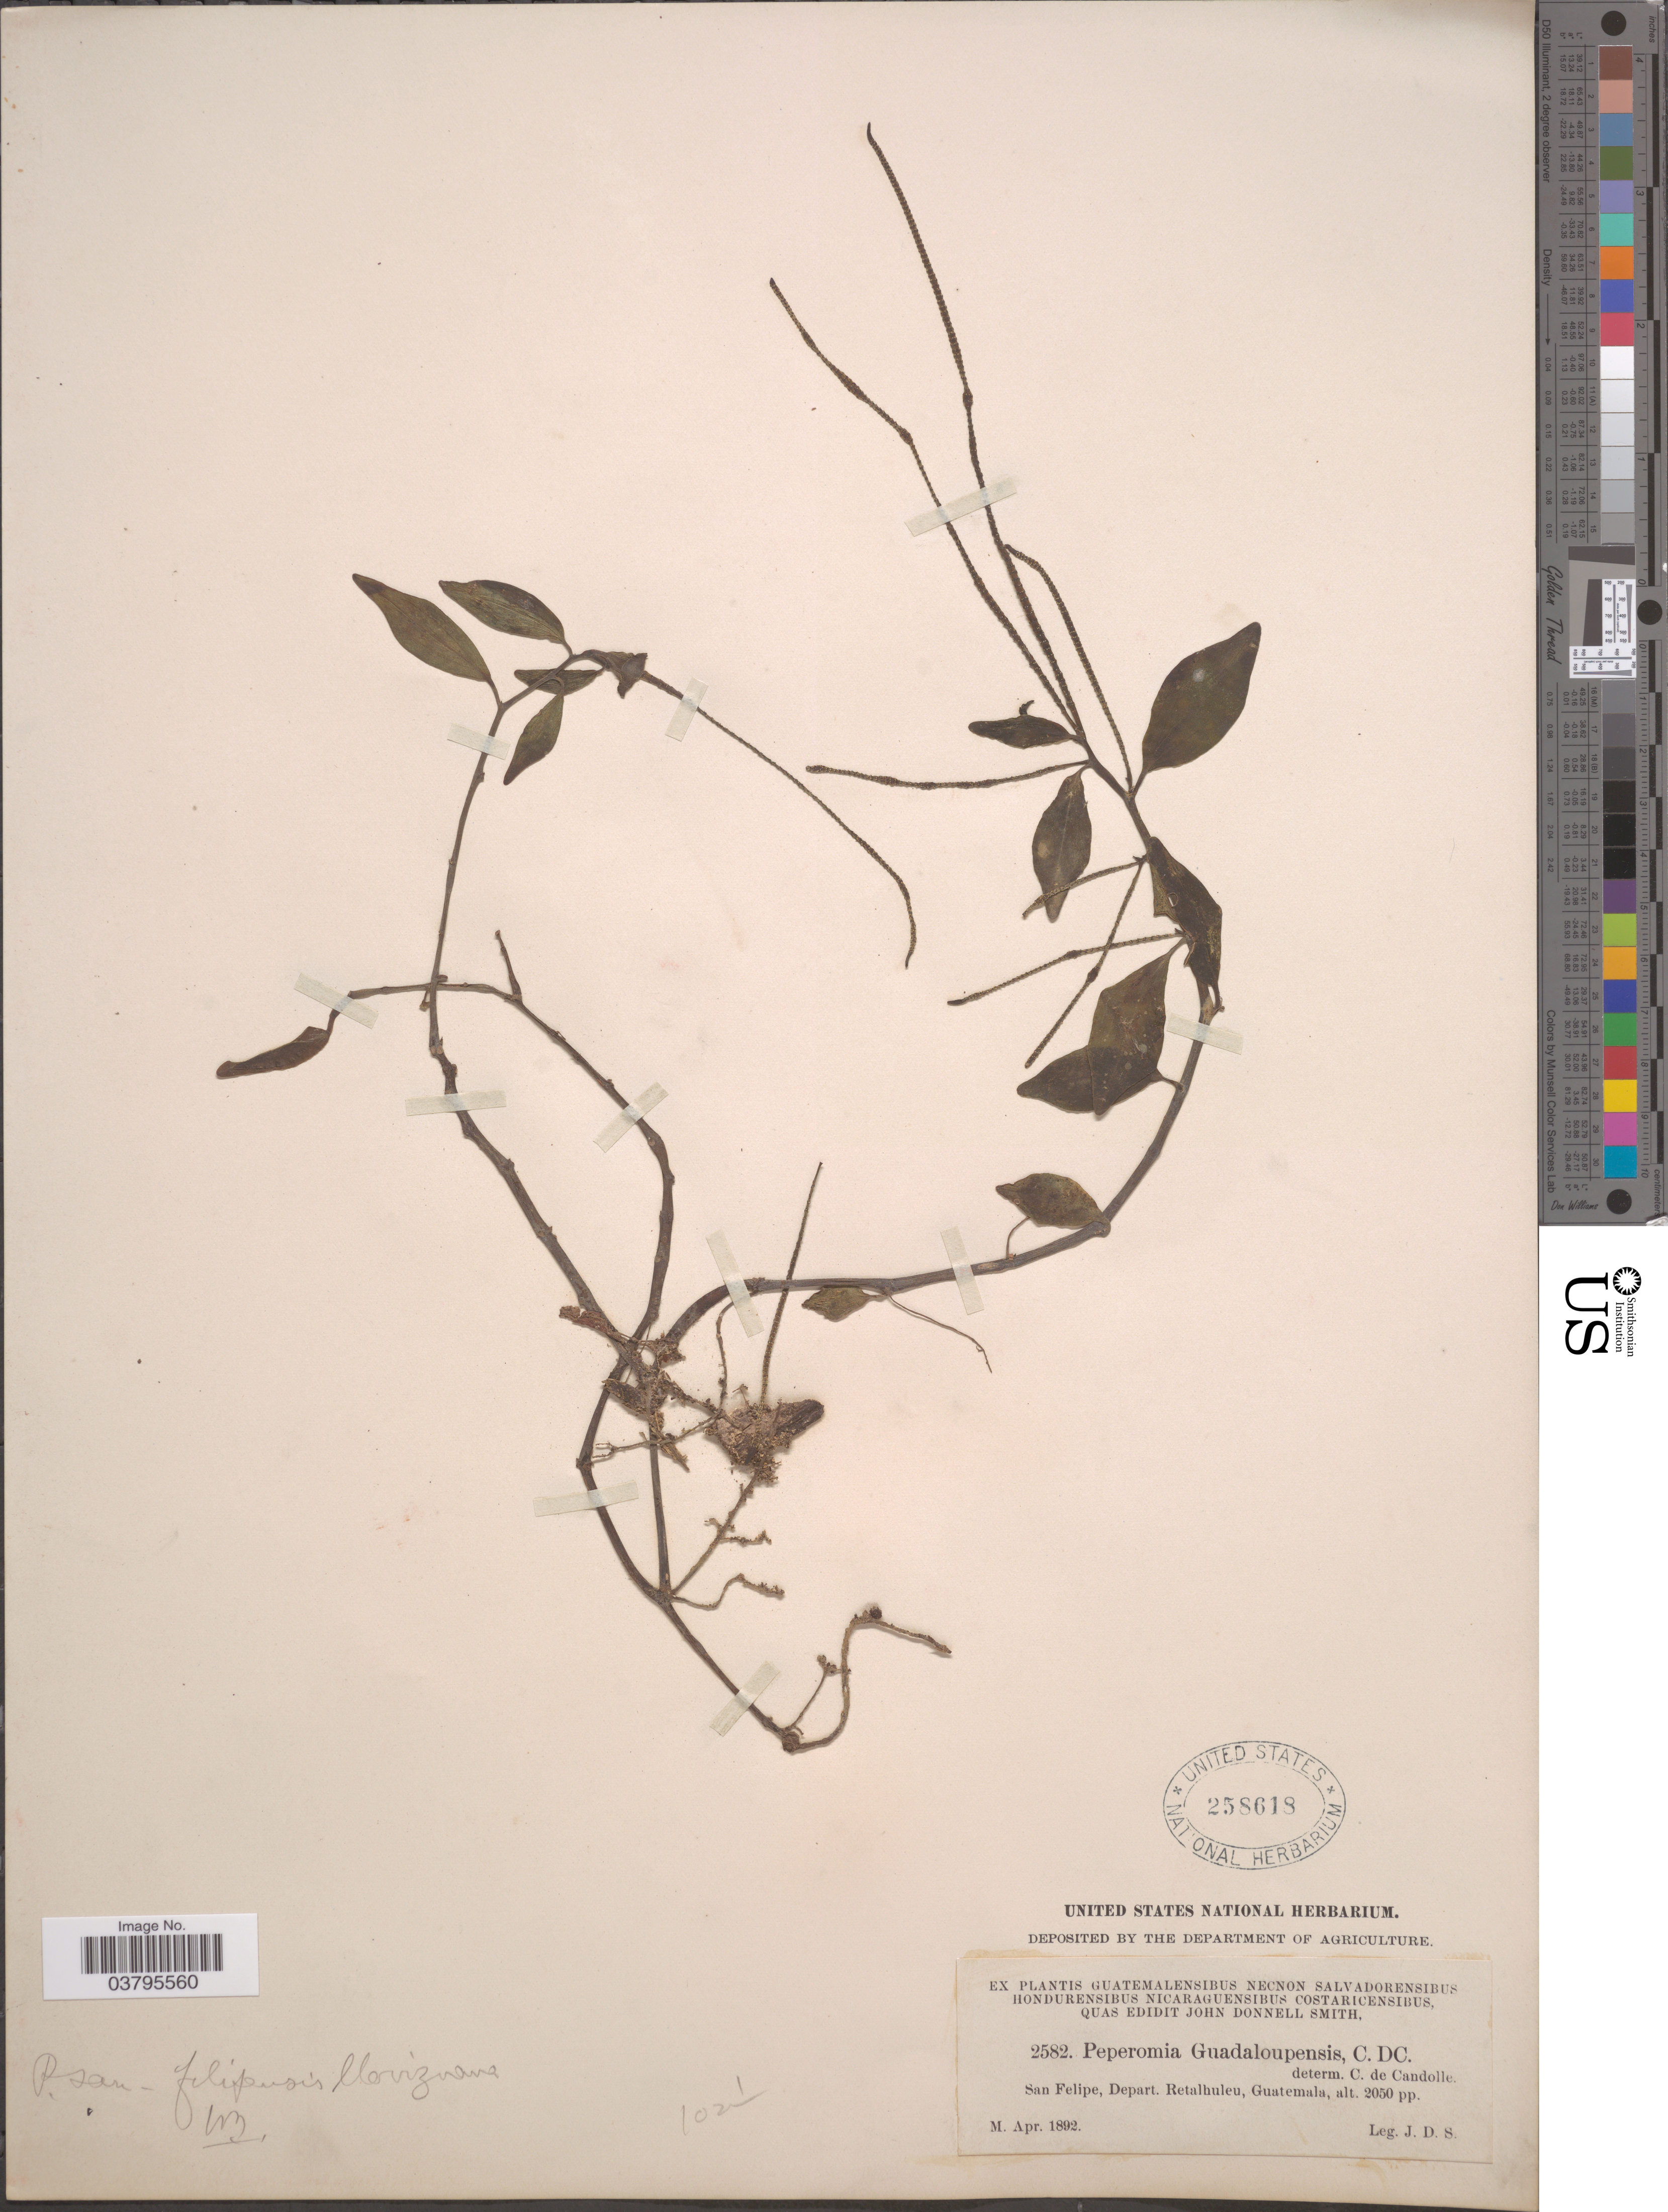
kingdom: Plantae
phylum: Tracheophyta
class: Magnoliopsida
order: Piperales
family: Piperaceae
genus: Peperomia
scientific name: Peperomia san-filipensis var. lloviziana, ined.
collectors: J. Donnell Smith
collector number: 2582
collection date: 1892-04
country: Guatemala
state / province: Retalhuleu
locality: San Felipe, Depart. Retalhulleu.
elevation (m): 625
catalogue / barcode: US 258618